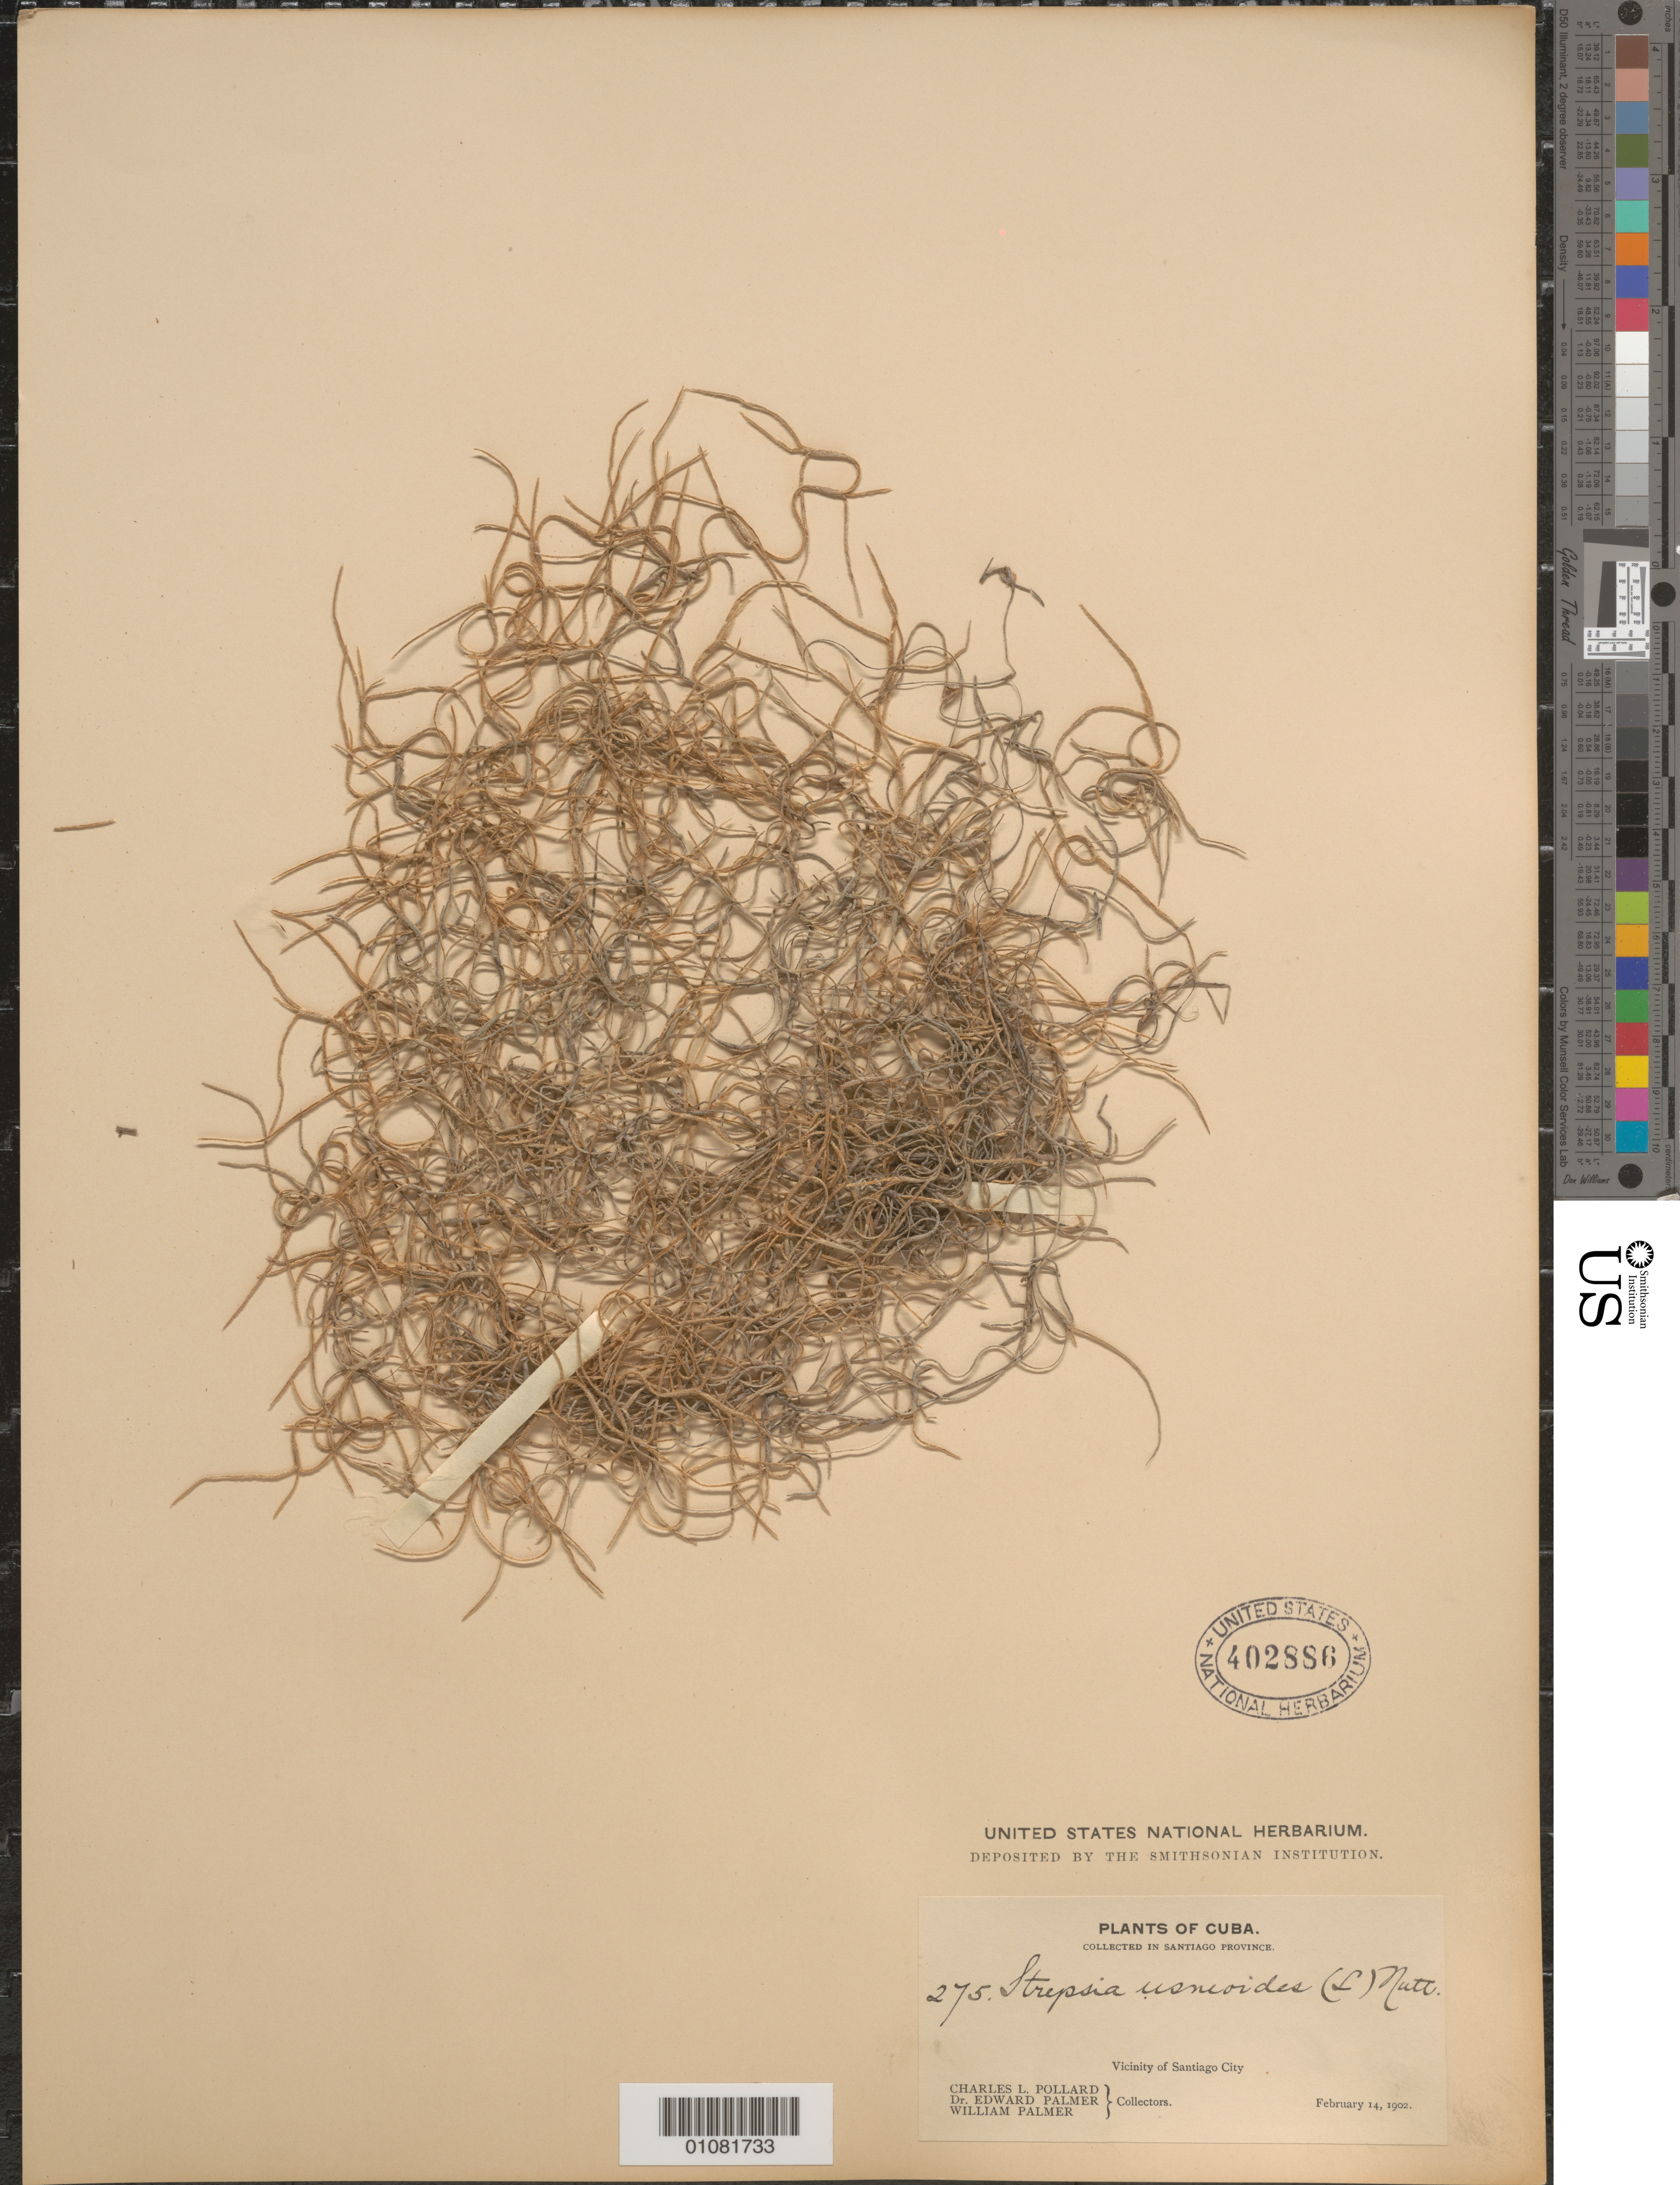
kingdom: Plantae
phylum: Tracheophyta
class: Liliopsida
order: Poales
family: Bromeliaceae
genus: Tillandsia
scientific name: Tillandsia usneoides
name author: (L.) L.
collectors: C. L. Pollard, E. Palmer & W. Palmer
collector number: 275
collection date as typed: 14 Feb 1902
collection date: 1902-02-14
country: Cuba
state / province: Santiago de Cuba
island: Cuba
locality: vicinity of Santiago City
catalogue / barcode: US 402886